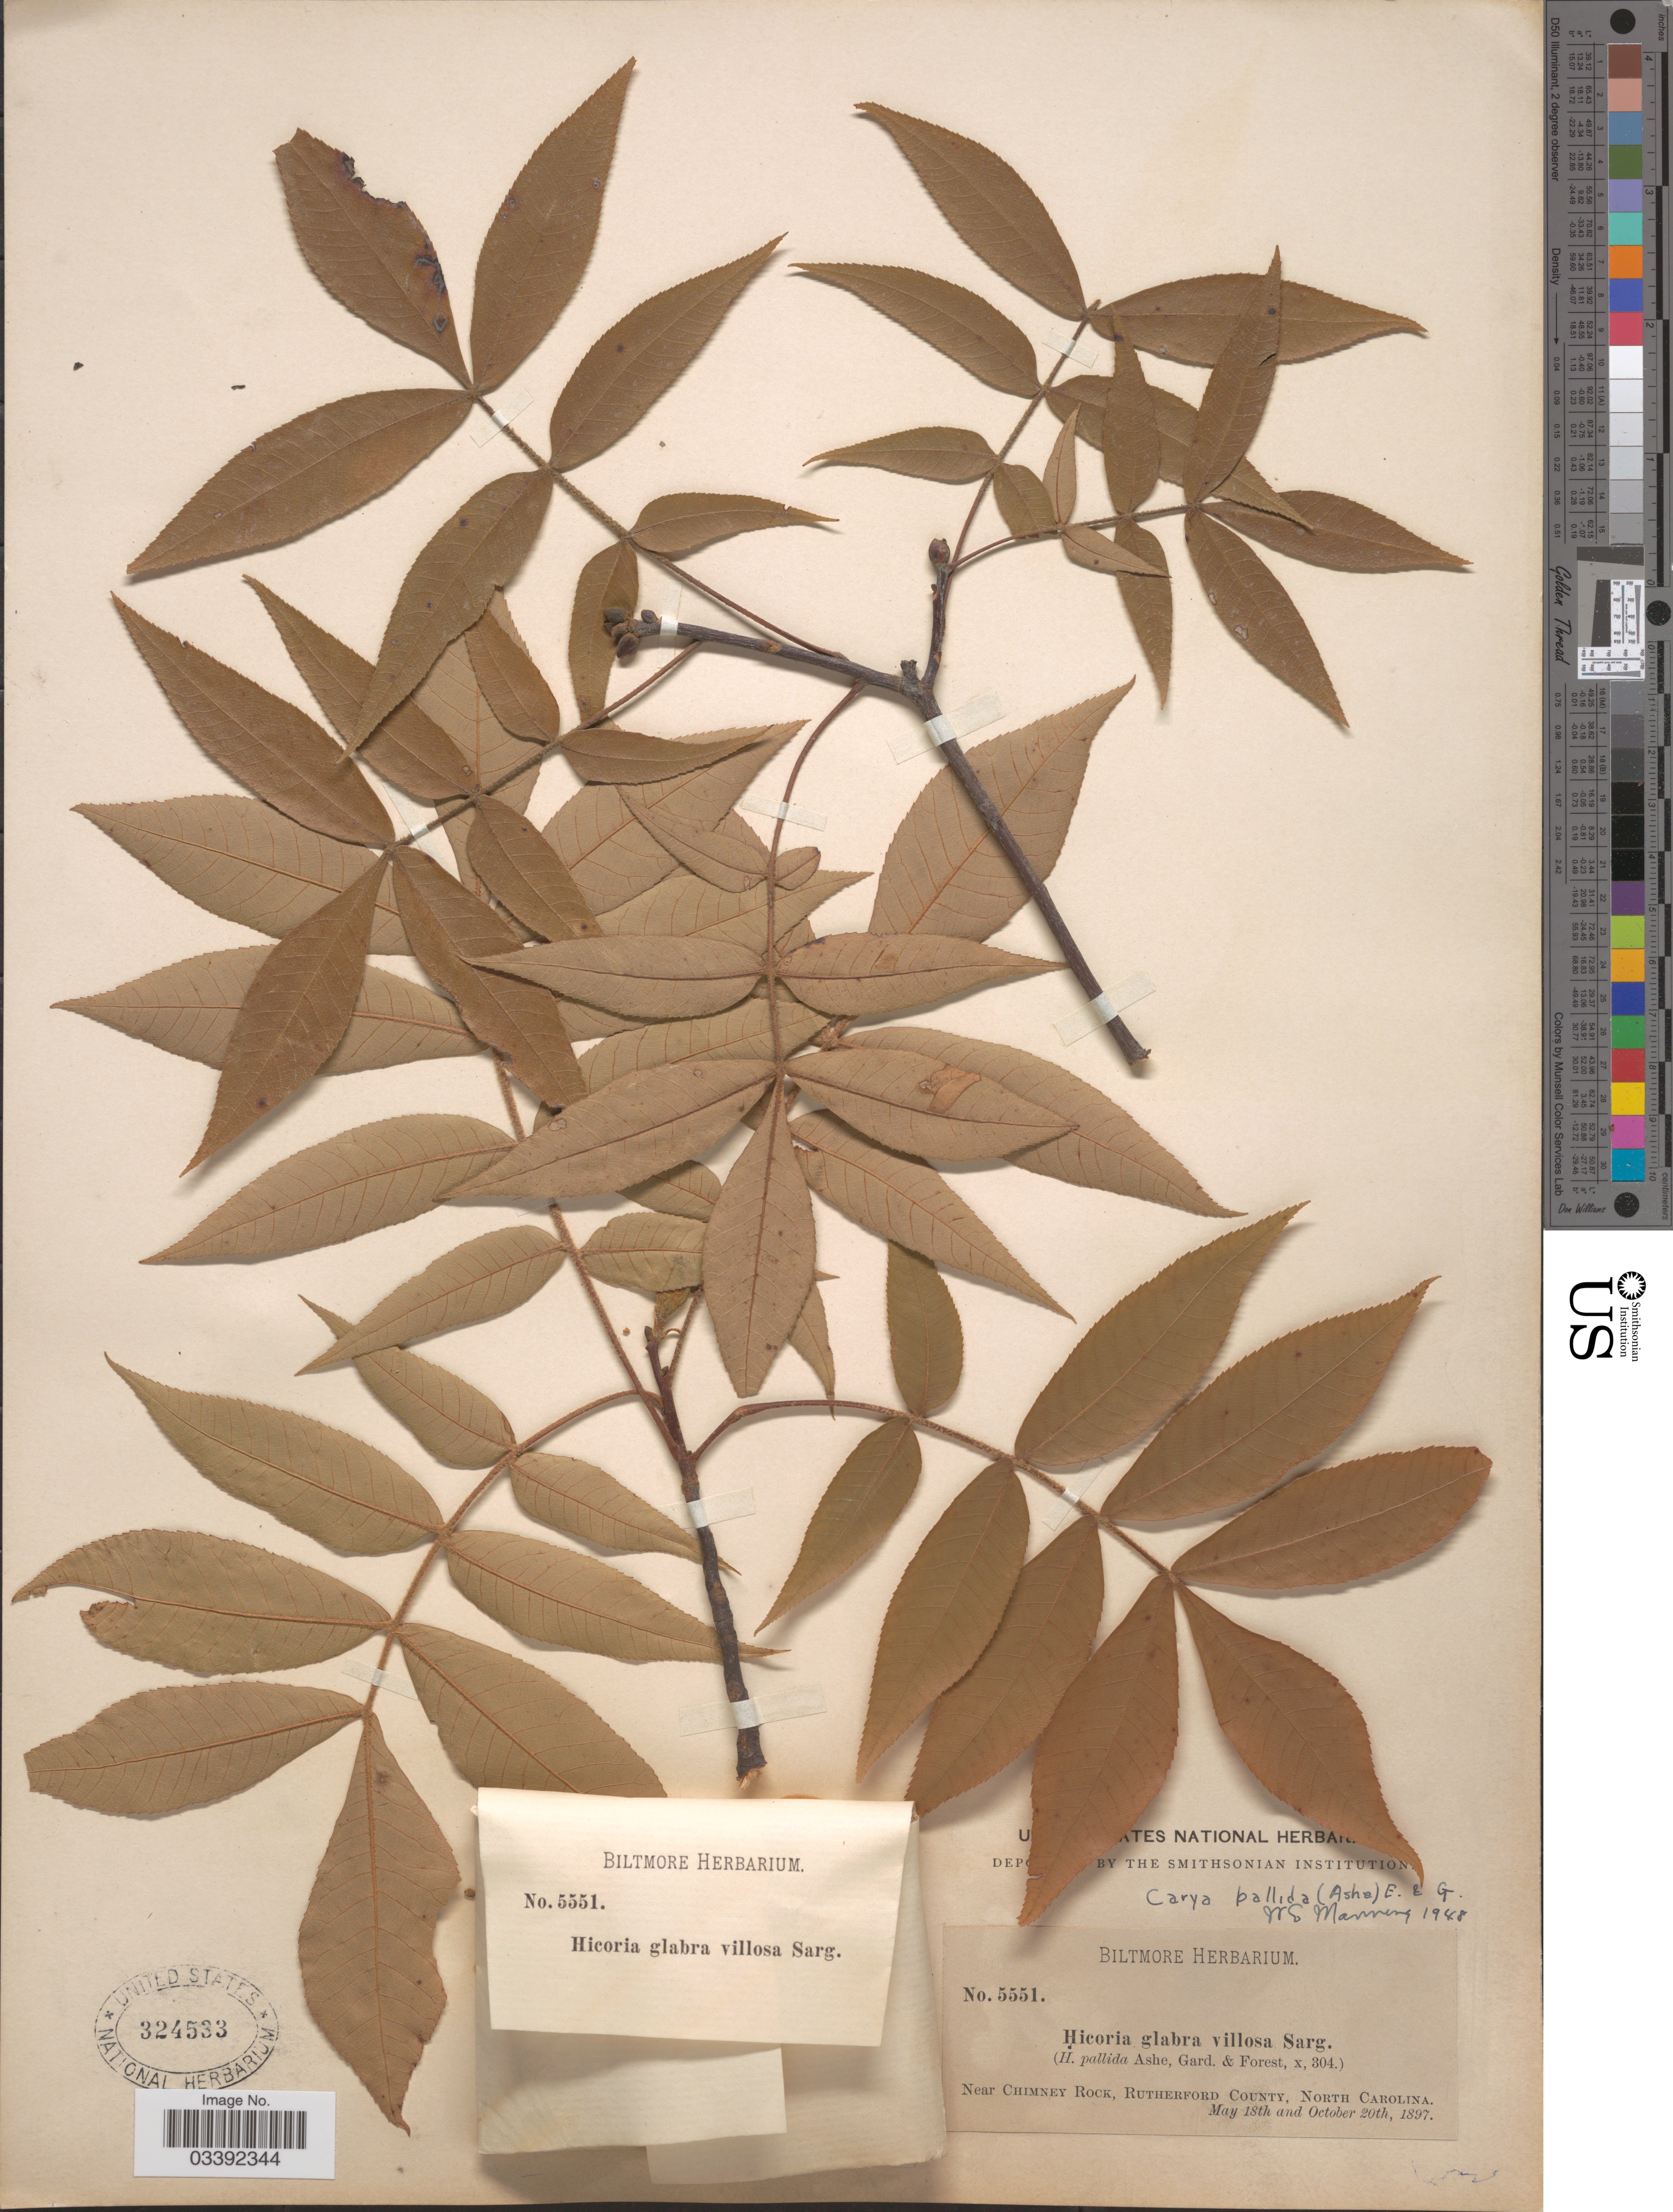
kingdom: Plantae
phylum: Tracheophyta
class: Magnoliopsida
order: Fagales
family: Juglandaceae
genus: Carya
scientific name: Carya pallida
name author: (Ashe) Engl. & Graebner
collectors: ex herb. Biltmore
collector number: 5551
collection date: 1897-05-18/1897-10-20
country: United States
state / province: North Carolina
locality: Near Chimney Rock, Rutherford County.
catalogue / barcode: US 324533